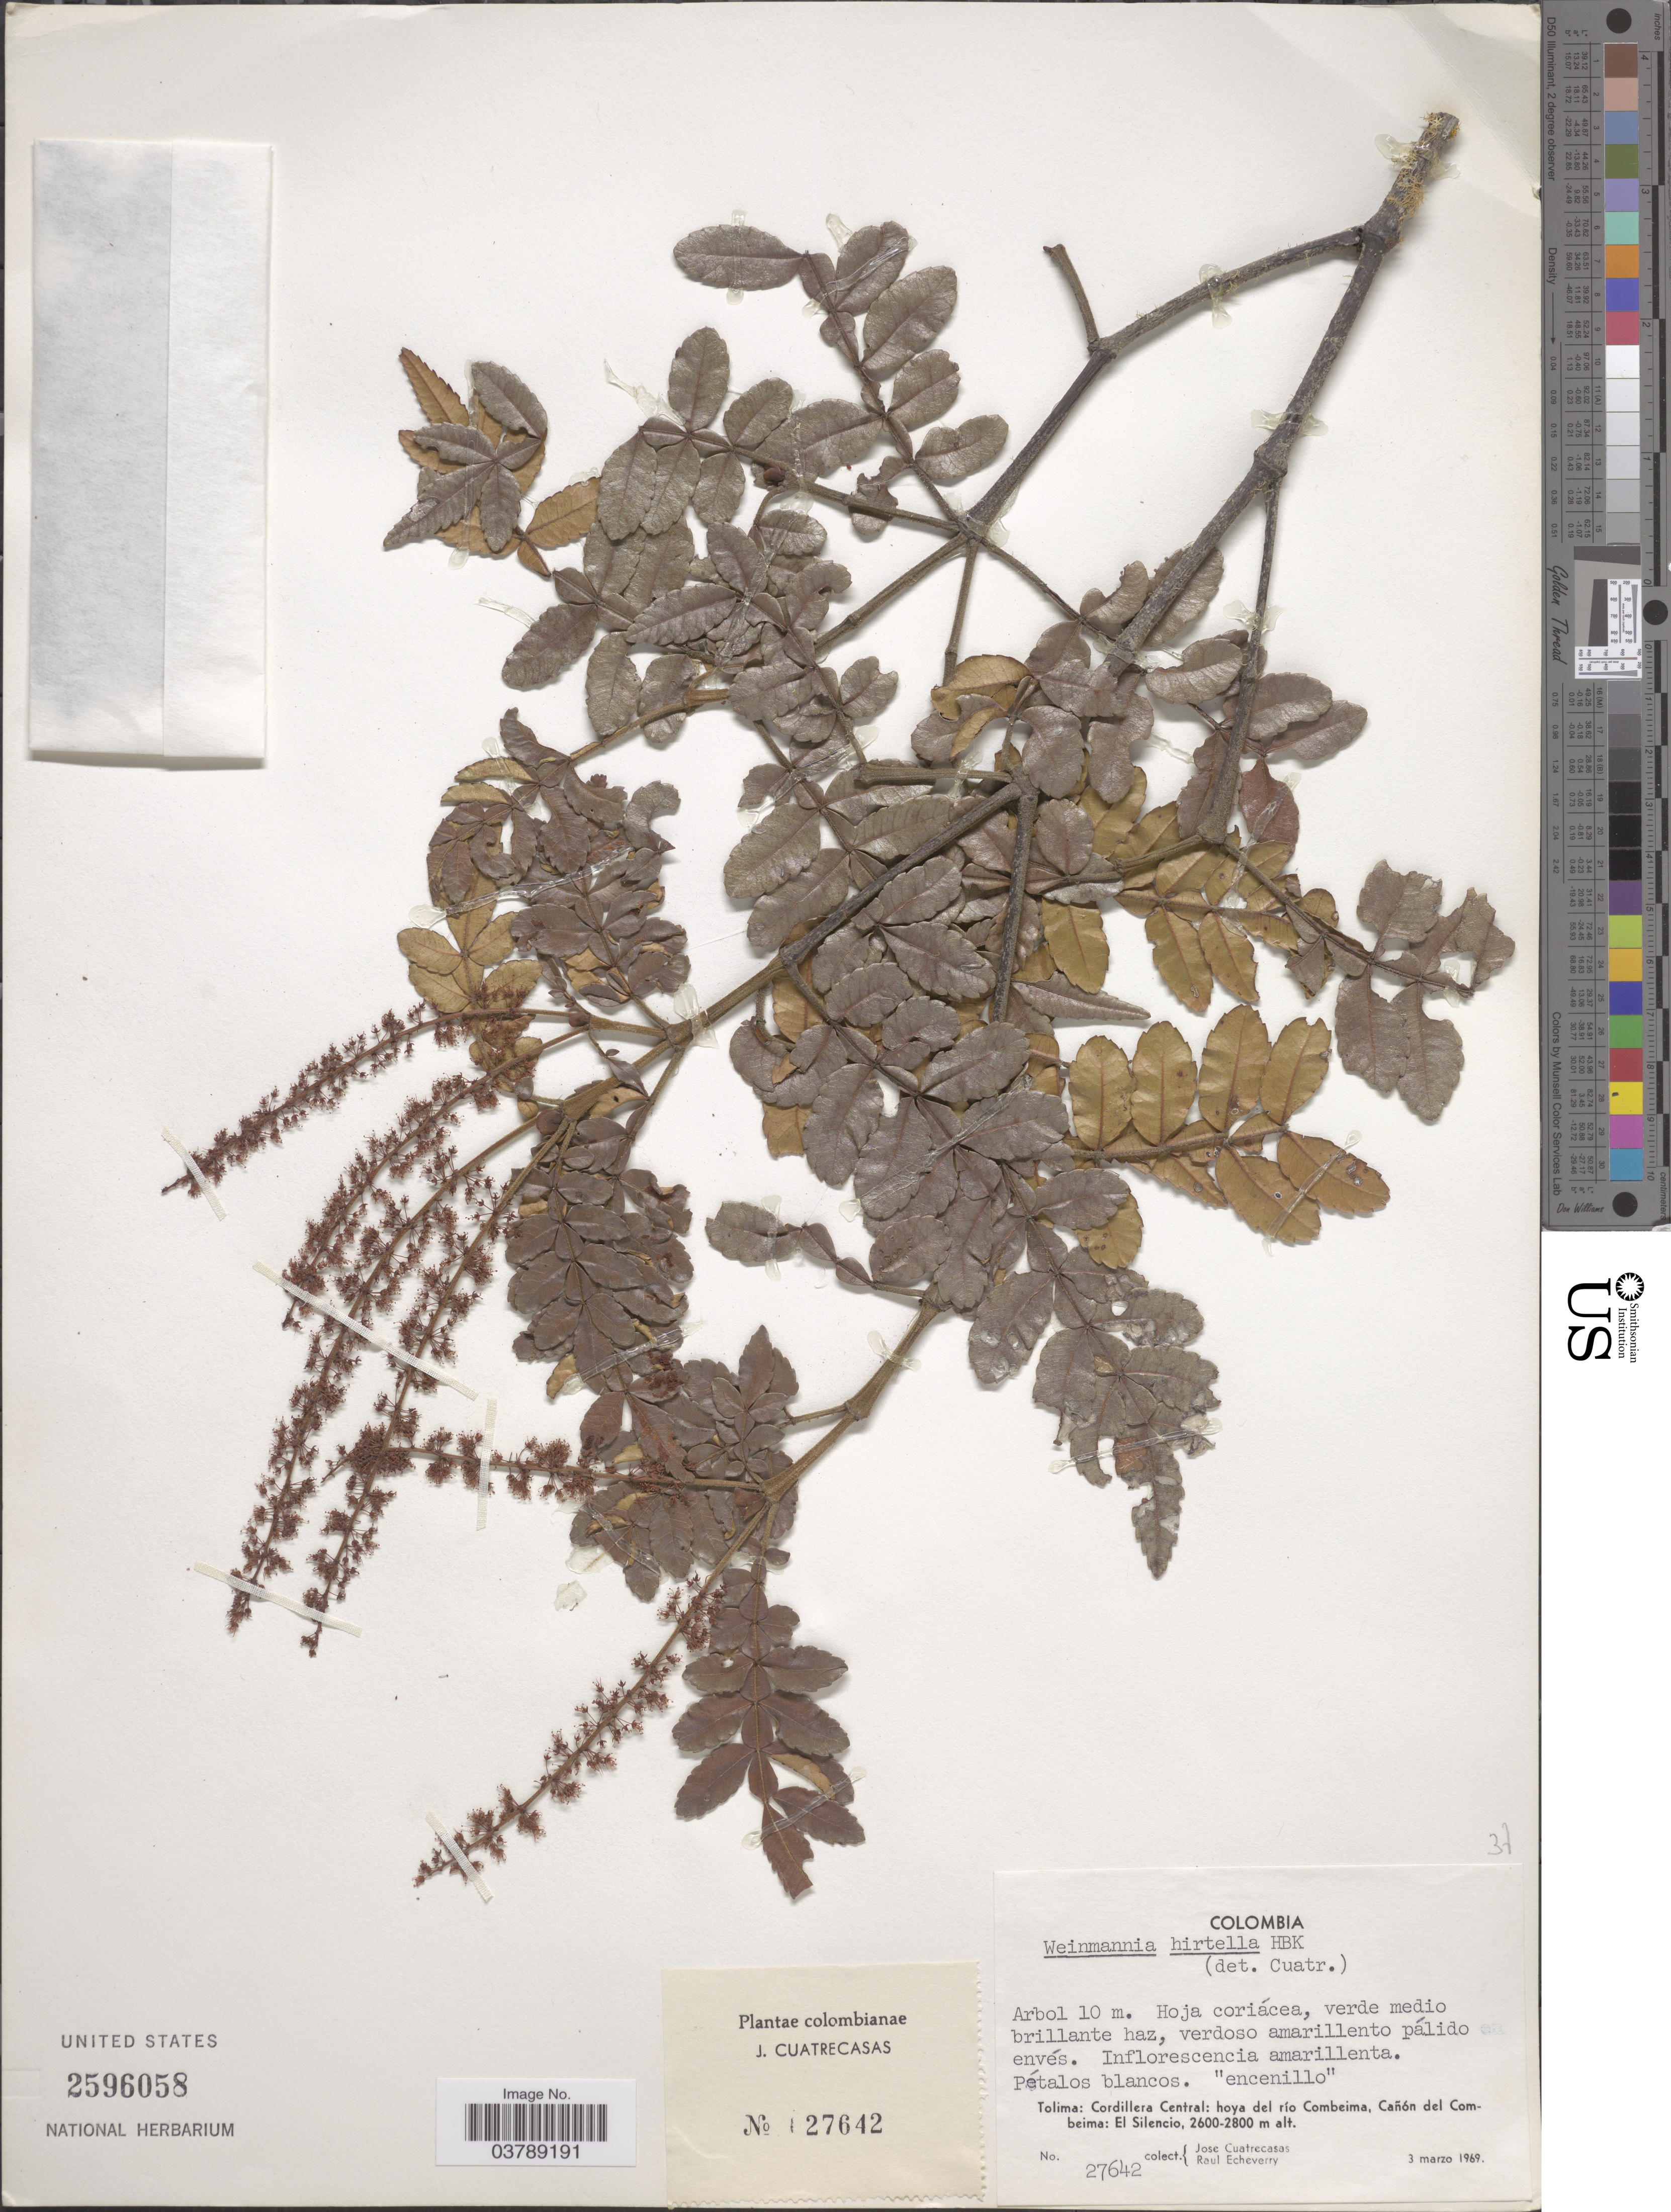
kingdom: Plantae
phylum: Tracheophyta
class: Magnoliopsida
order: Oxalidales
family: Cunoniaceae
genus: Weinmannia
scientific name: Weinmannia hirtella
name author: Kunth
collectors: J. Cuatrecasas & R. Echeverry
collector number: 27642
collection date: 1969-03-03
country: Colombia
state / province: Tolima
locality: Cordillera Central: hoya del río Combeima, Cañon del Combeima: El Silencio.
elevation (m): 2600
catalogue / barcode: US 2596058